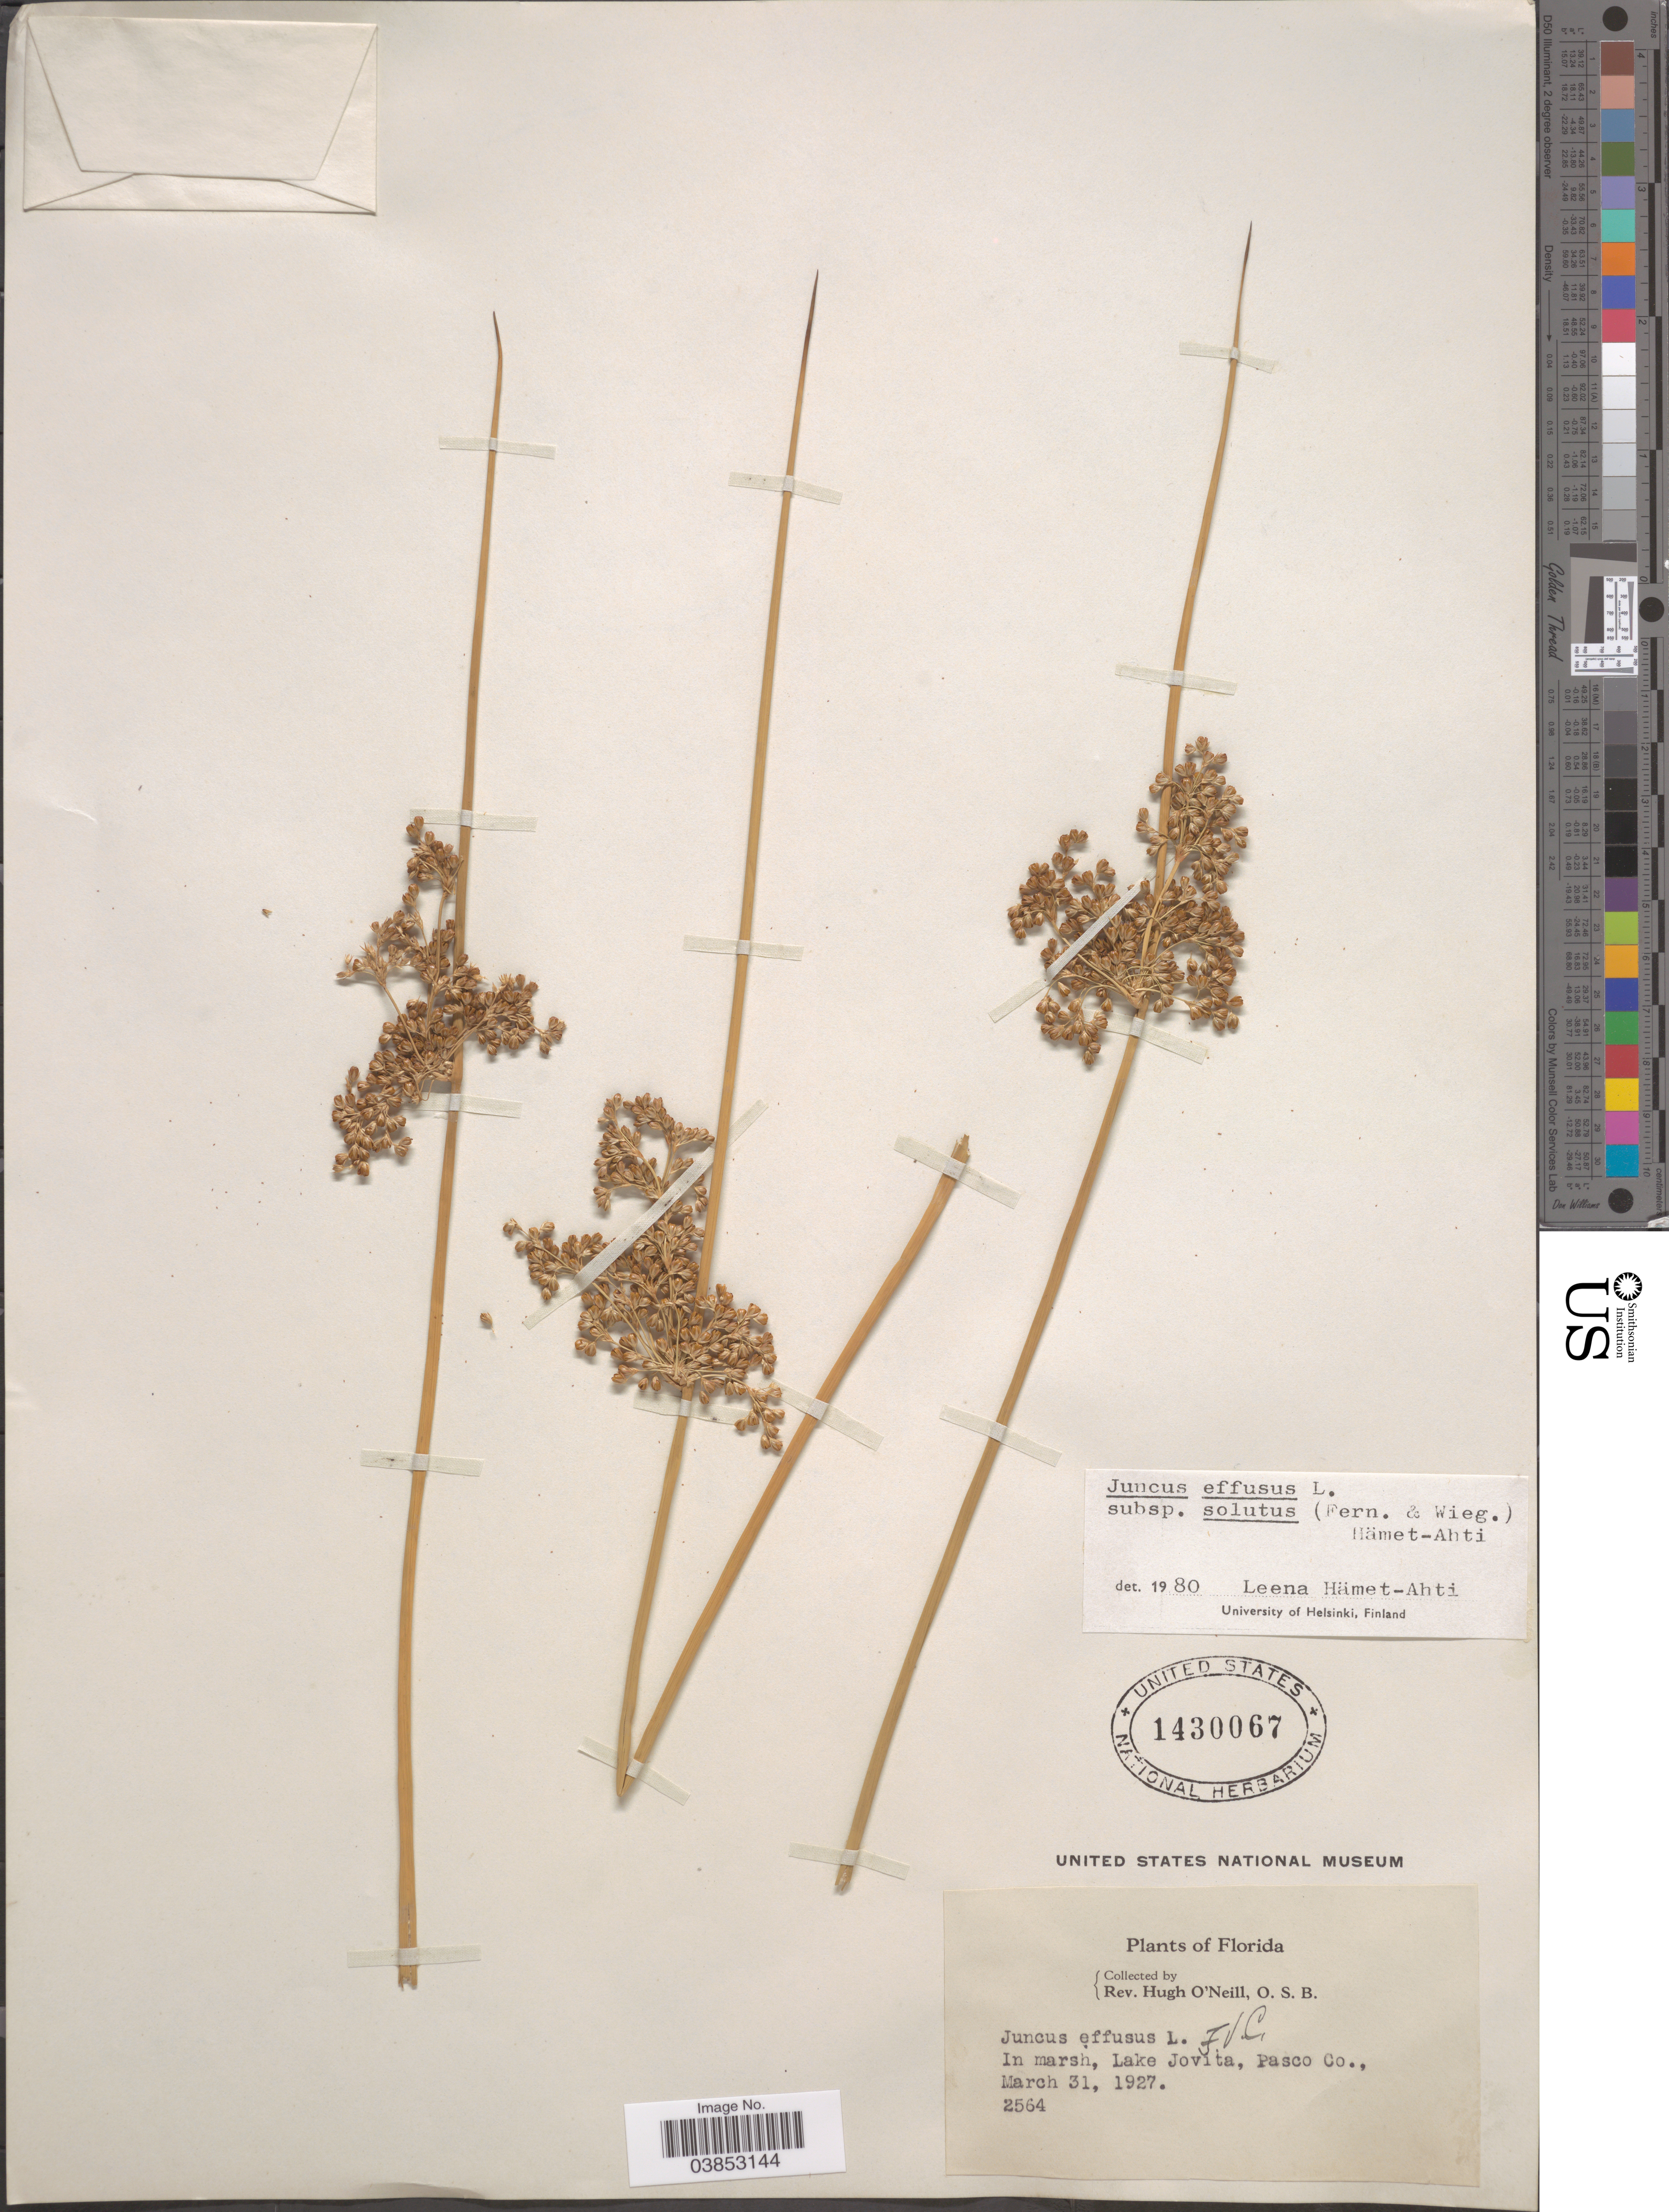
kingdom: Plantae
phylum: Tracheophyta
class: Liliopsida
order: Poales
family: Juncaceae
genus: Juncus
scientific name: Juncus effusus var. solutus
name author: Fernald & Wiegand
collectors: H. O'Neill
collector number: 2564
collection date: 1927-03-31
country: United States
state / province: Florida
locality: In marsh, Lake Jovita, Pasco Co.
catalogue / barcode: US 1430067